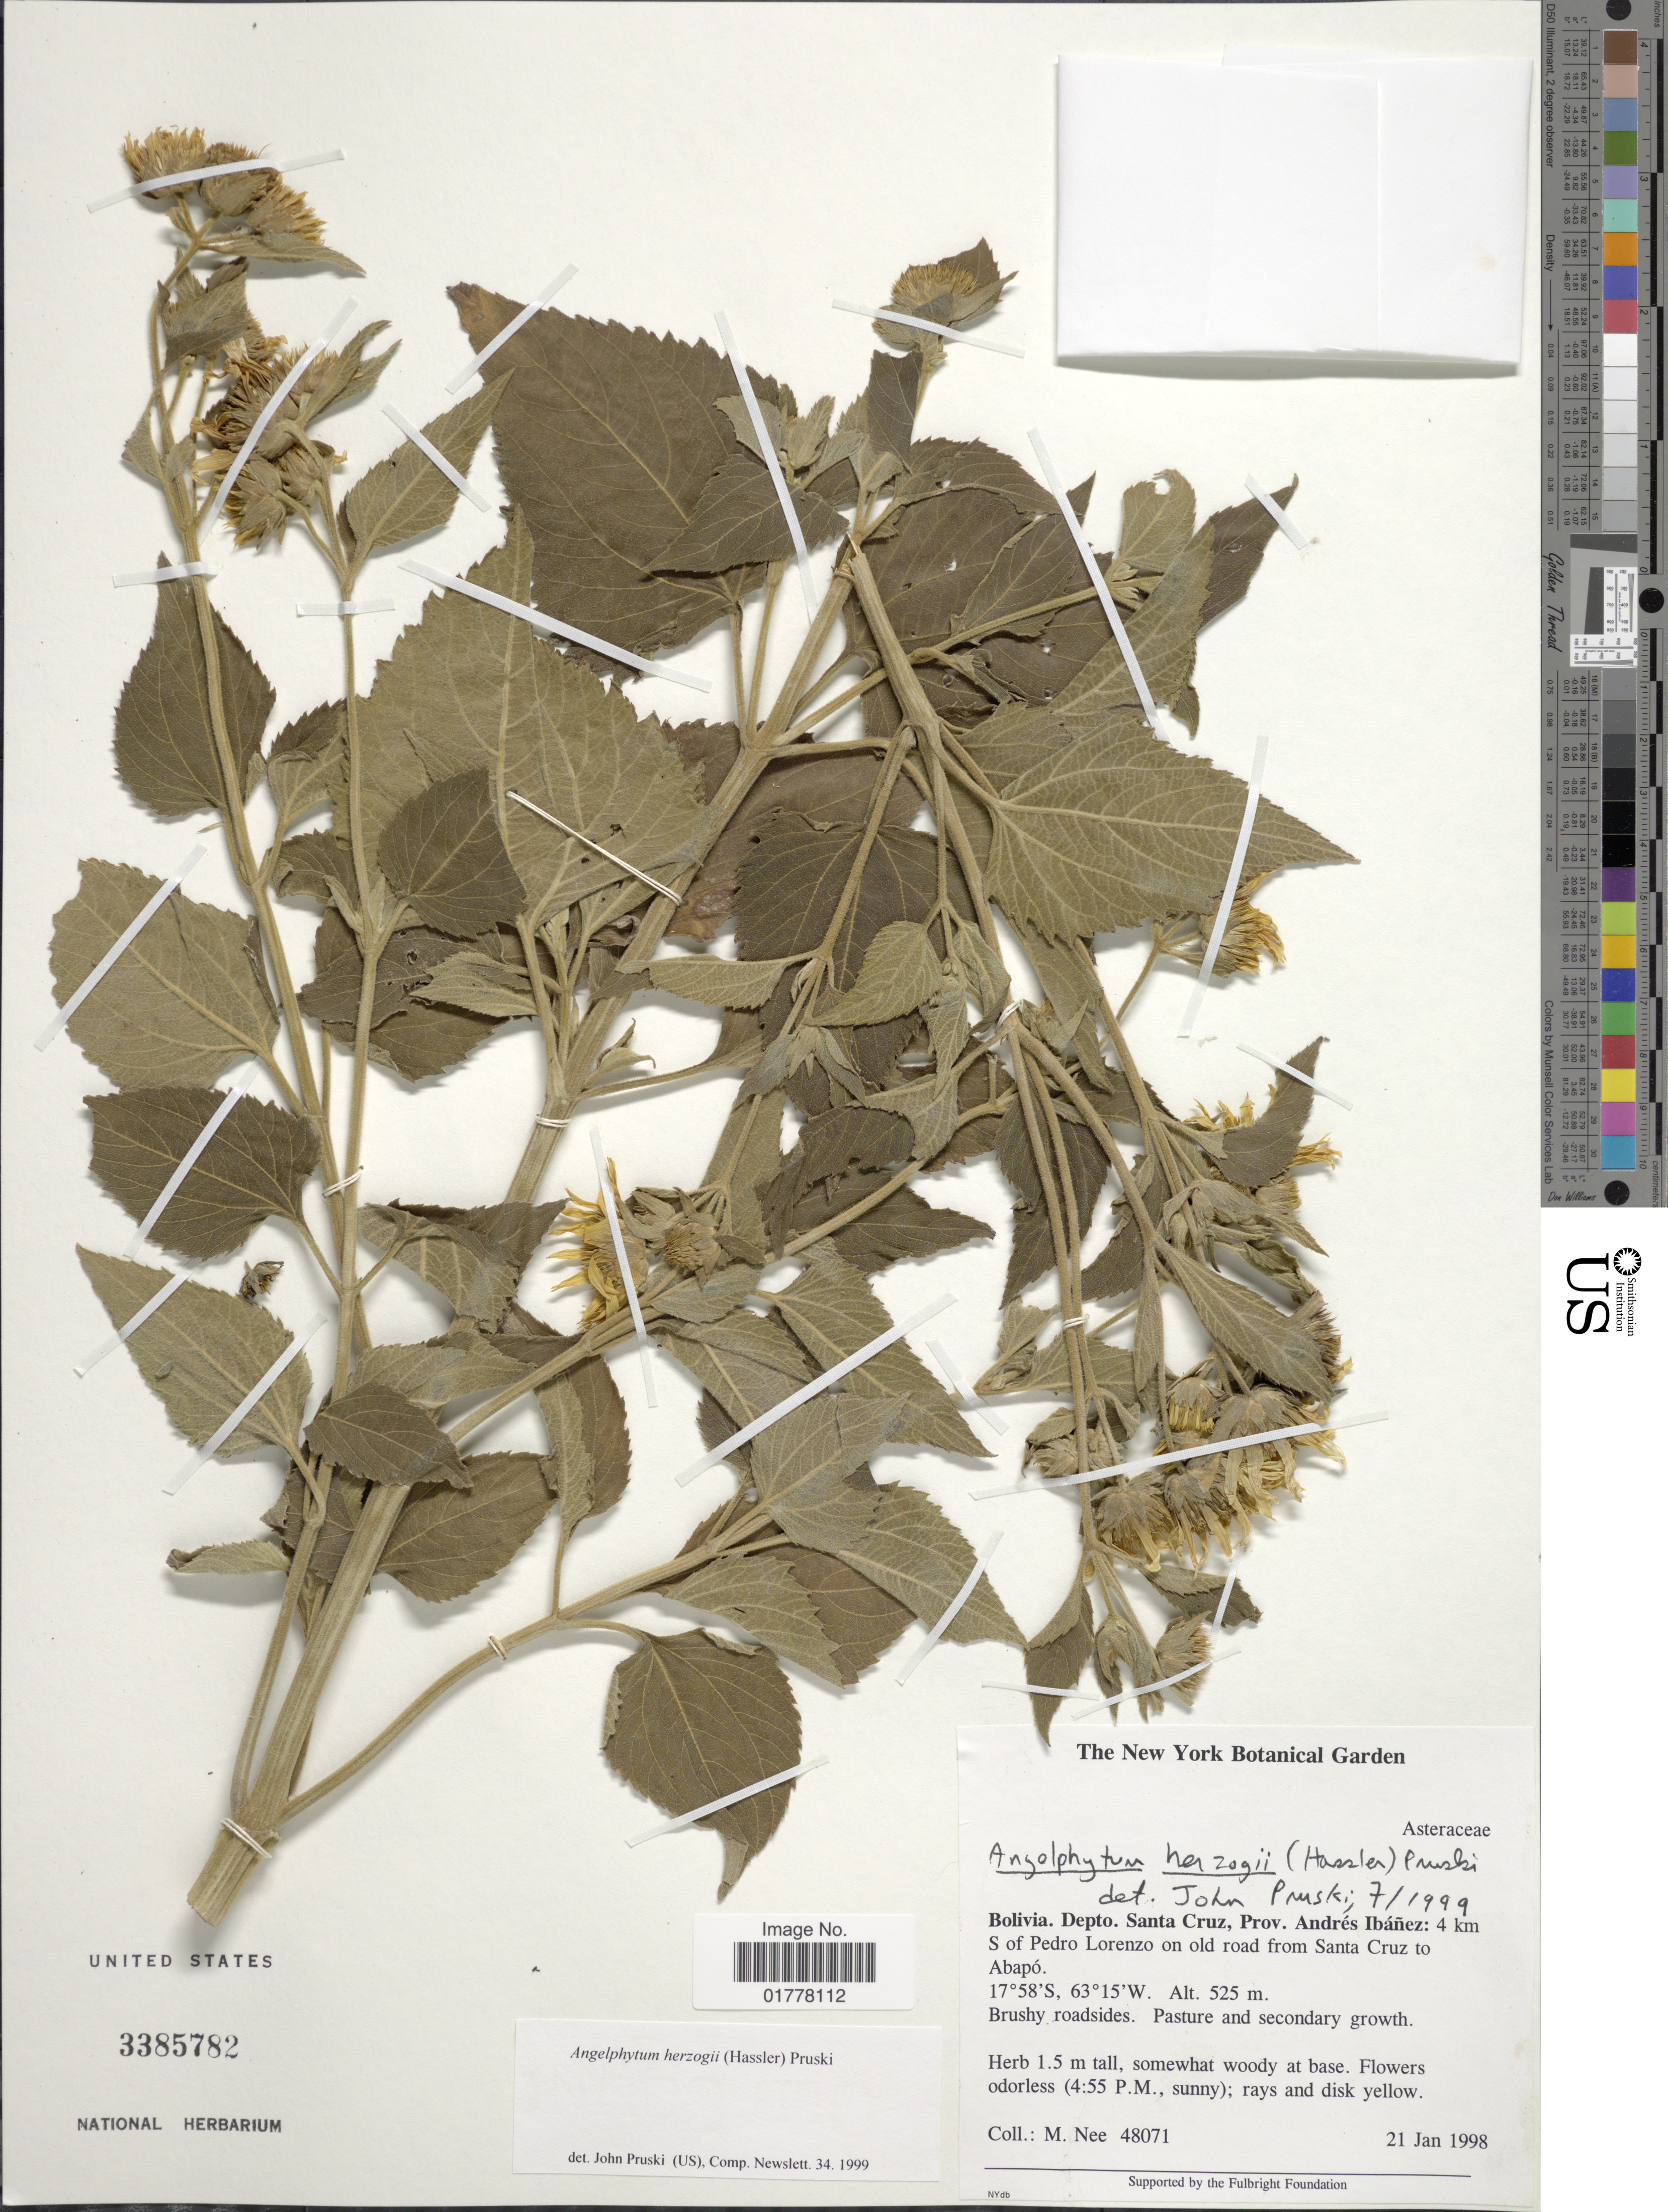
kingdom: Plantae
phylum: Tracheophyta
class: Magnoliopsida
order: Asterales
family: Asteraceae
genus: Angelphytum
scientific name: Angelphytum hertzogii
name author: (Hassl.) Pruski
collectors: M. Nee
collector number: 48071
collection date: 1998-01-21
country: Bolivia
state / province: Santa Cruz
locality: Bolivia, Depto. Santa Cruz, Prov. Andrés Ibáñez: 4 km S of Pedro Lorenzo on old road from Santa Cruz to Abapó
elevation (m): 525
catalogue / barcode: US 3385782